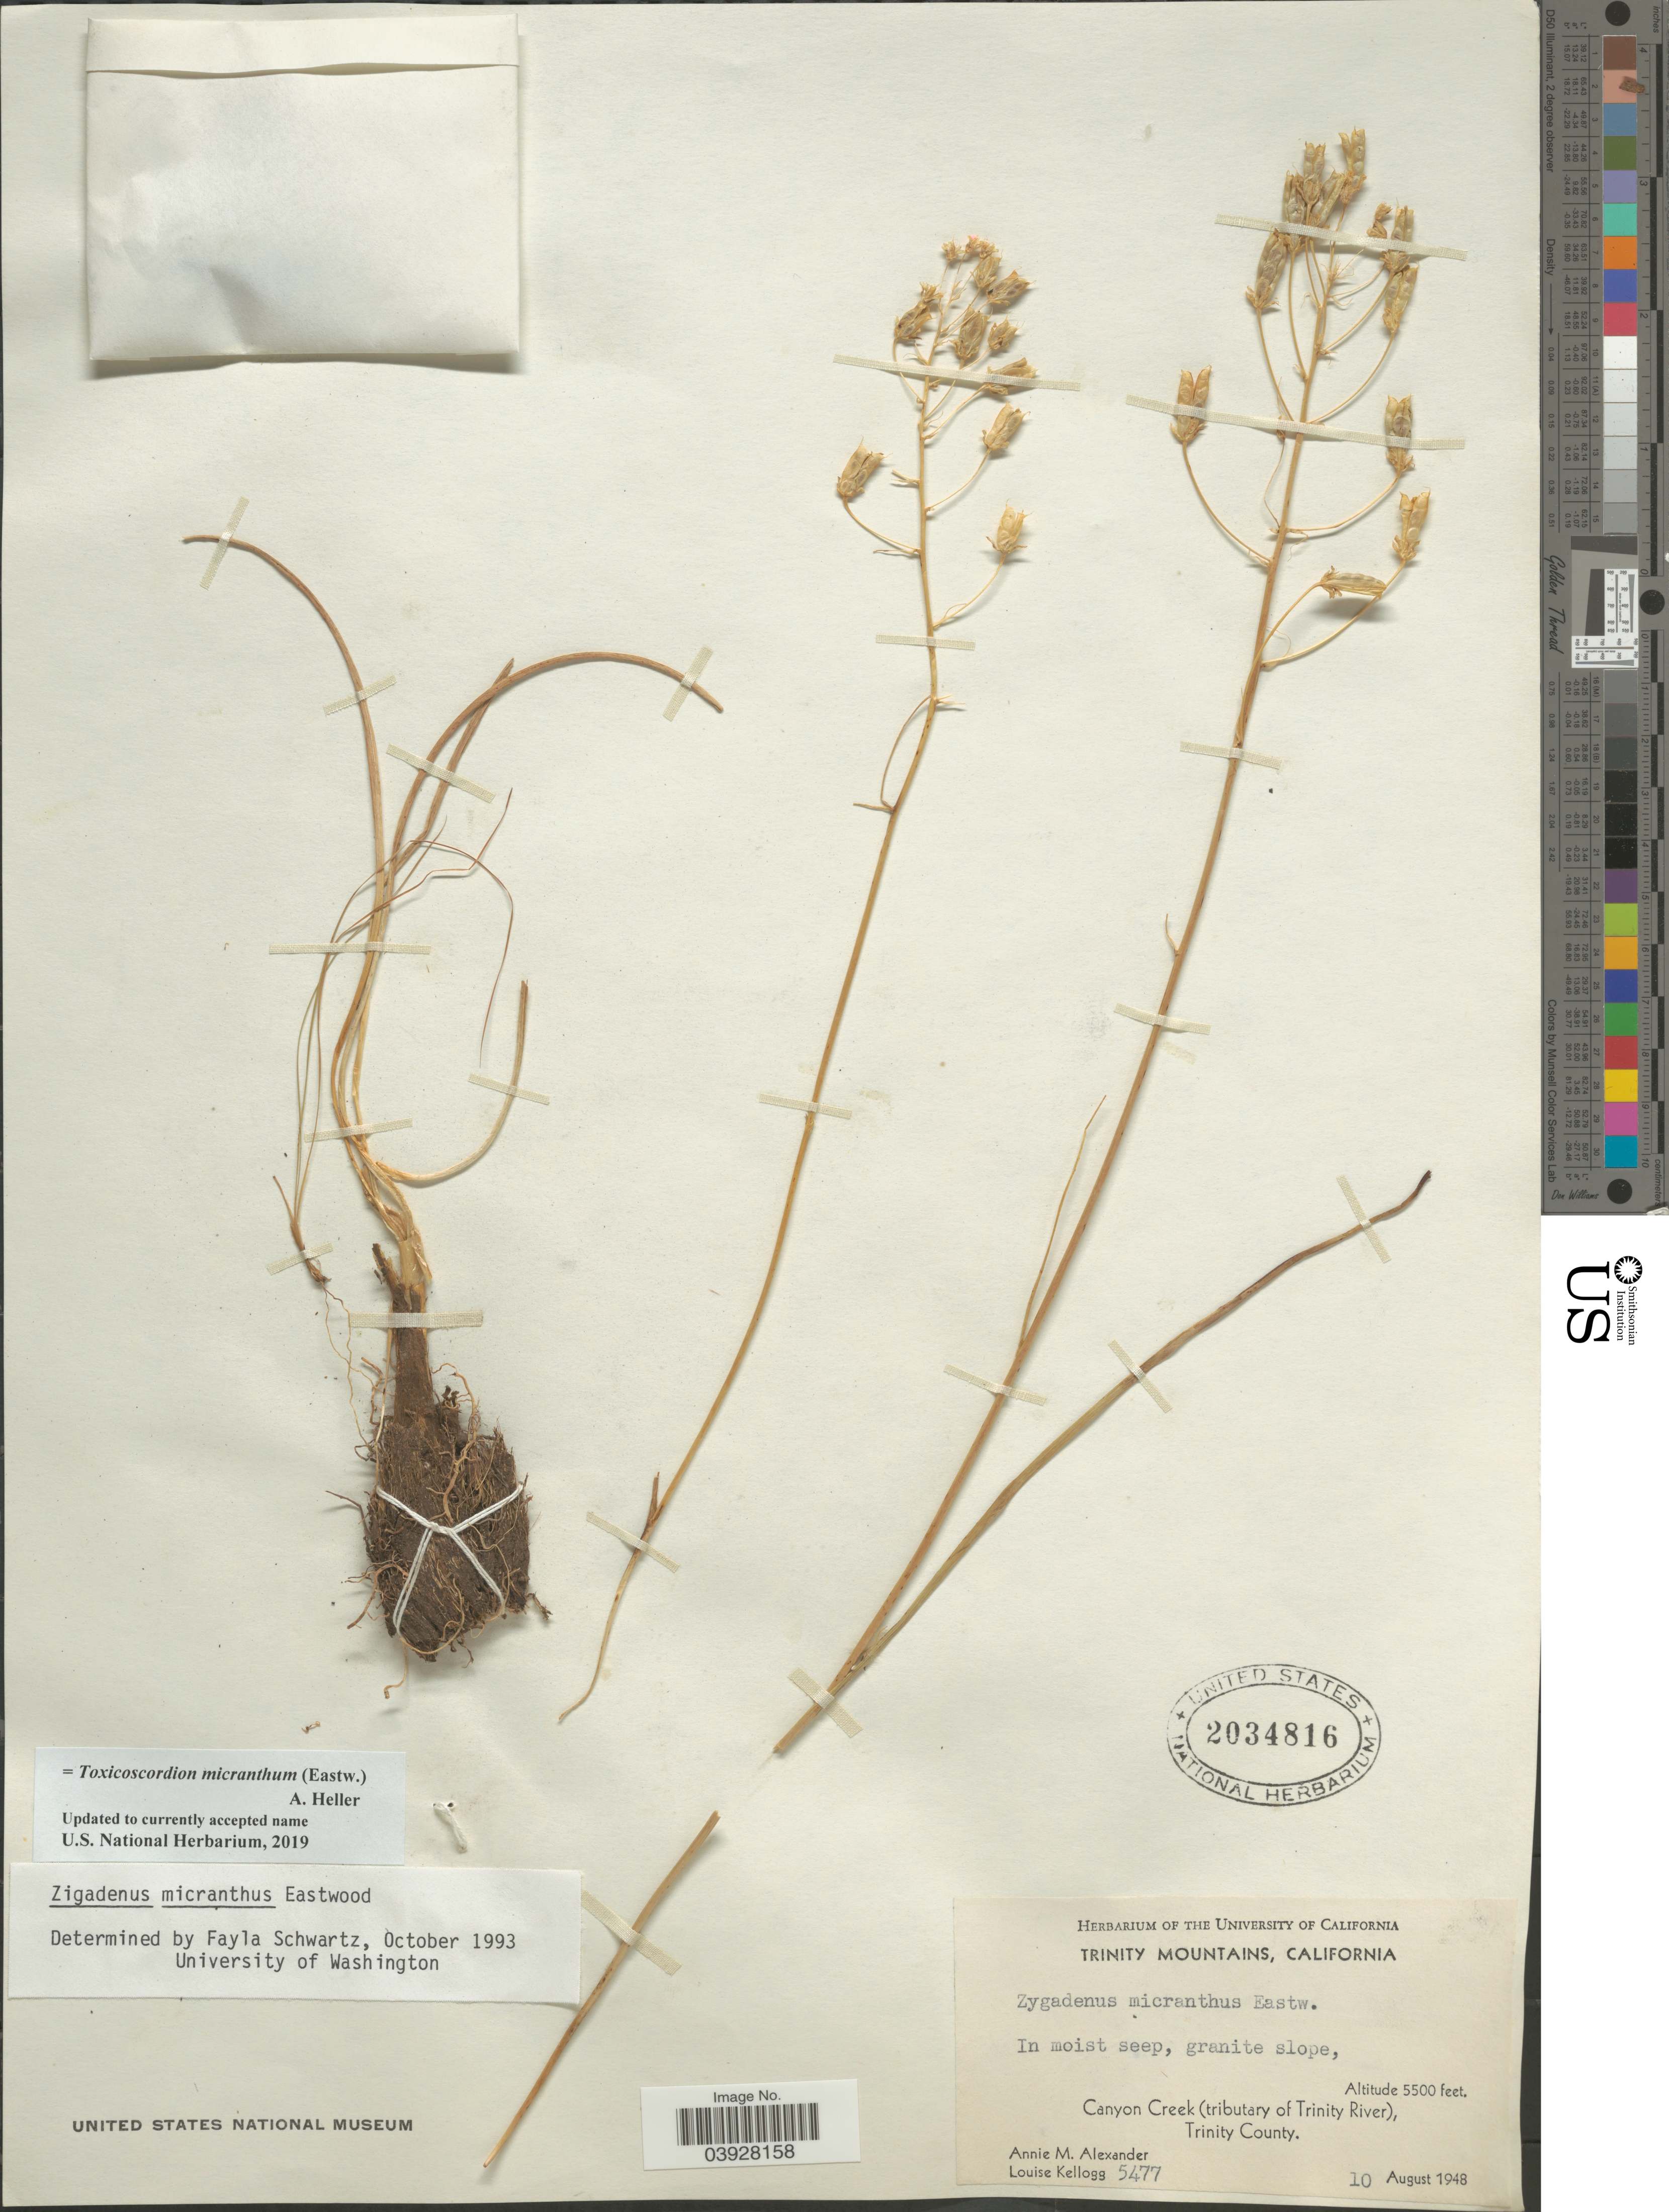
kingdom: Plantae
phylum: Tracheophyta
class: Liliopsida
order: Liliales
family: Melanthiaceae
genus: Toxicoscordion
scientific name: Toxicoscordion micranthum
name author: (Eastw.) A. Heller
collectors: A. M. Alexander & L. Kellogg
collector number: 5477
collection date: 1948-08-10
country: United States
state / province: California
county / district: Trinity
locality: Trinity Mountains. Canyon Creek (tributary of Trinity River), Trinity County.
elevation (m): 1676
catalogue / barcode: US 2034816